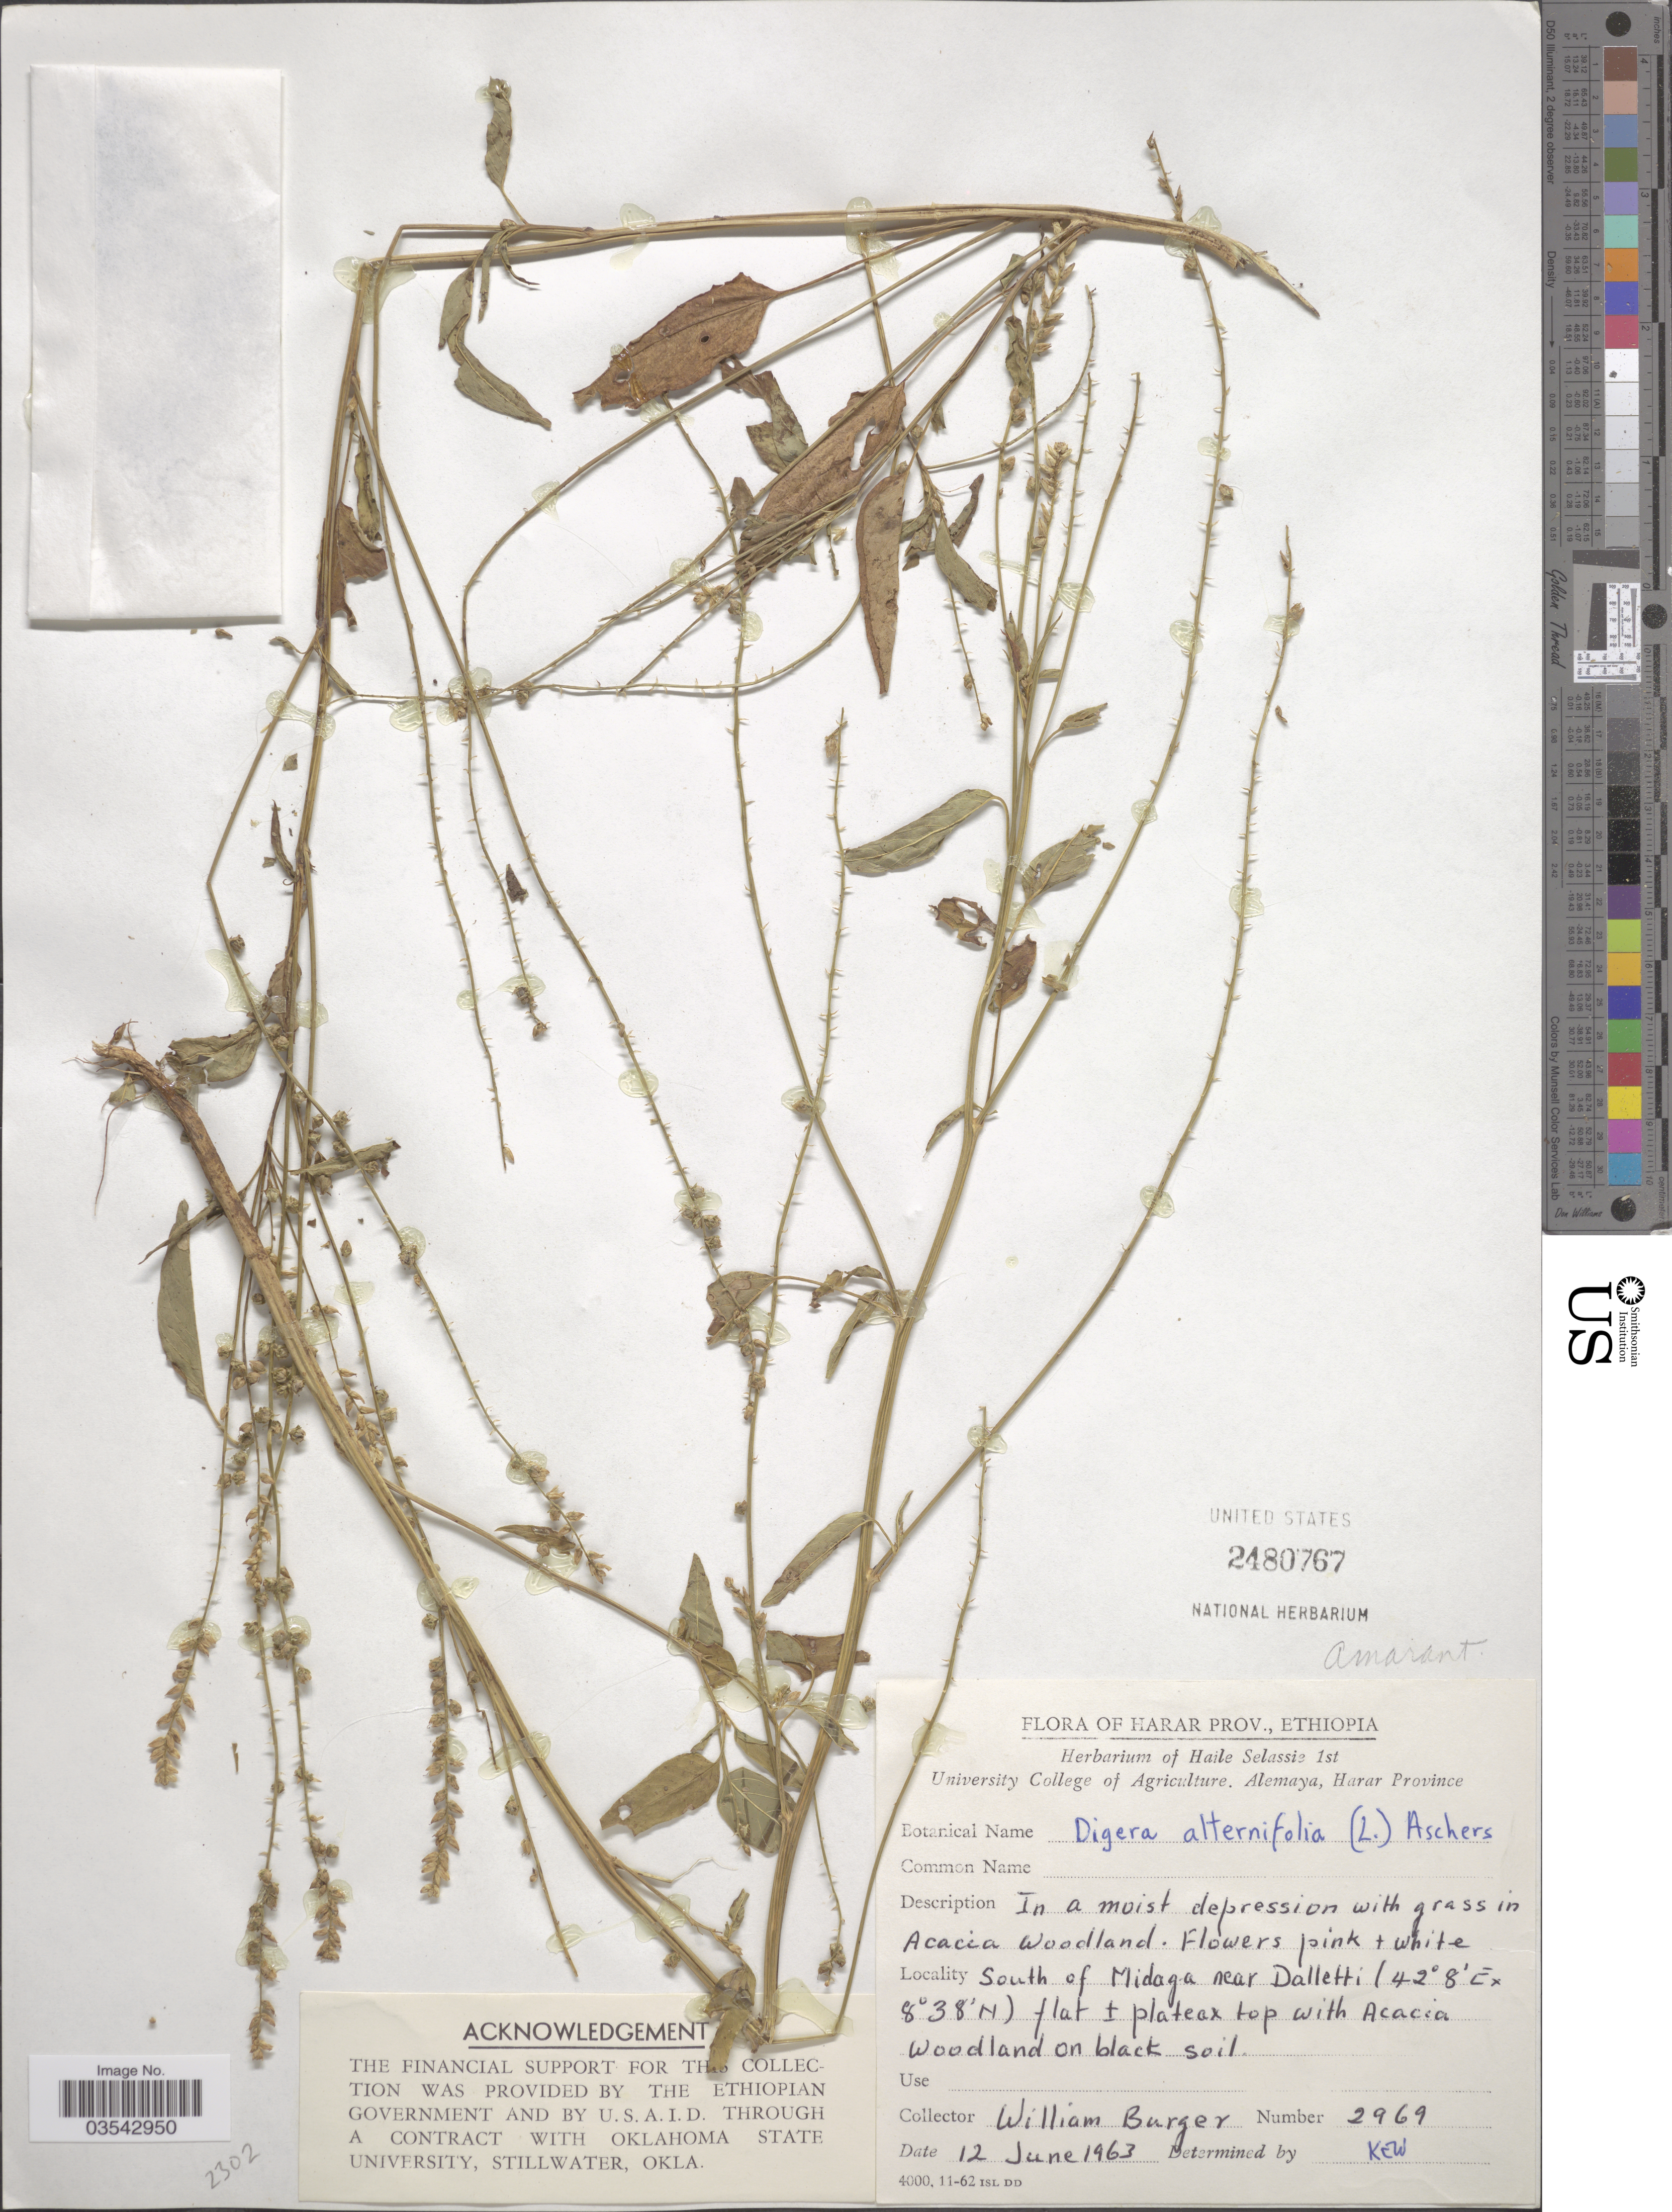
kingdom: Plantae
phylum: Tracheophyta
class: Magnoliopsida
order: Caryophyllales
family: Amaranthaceae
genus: Digera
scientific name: Digera alternifolia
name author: (L.) Asch.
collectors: W. Burger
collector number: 2969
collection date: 1963-06-12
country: Ethiopia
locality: Harar Prov. South of Midaga near Dalletti.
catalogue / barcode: US 2480767